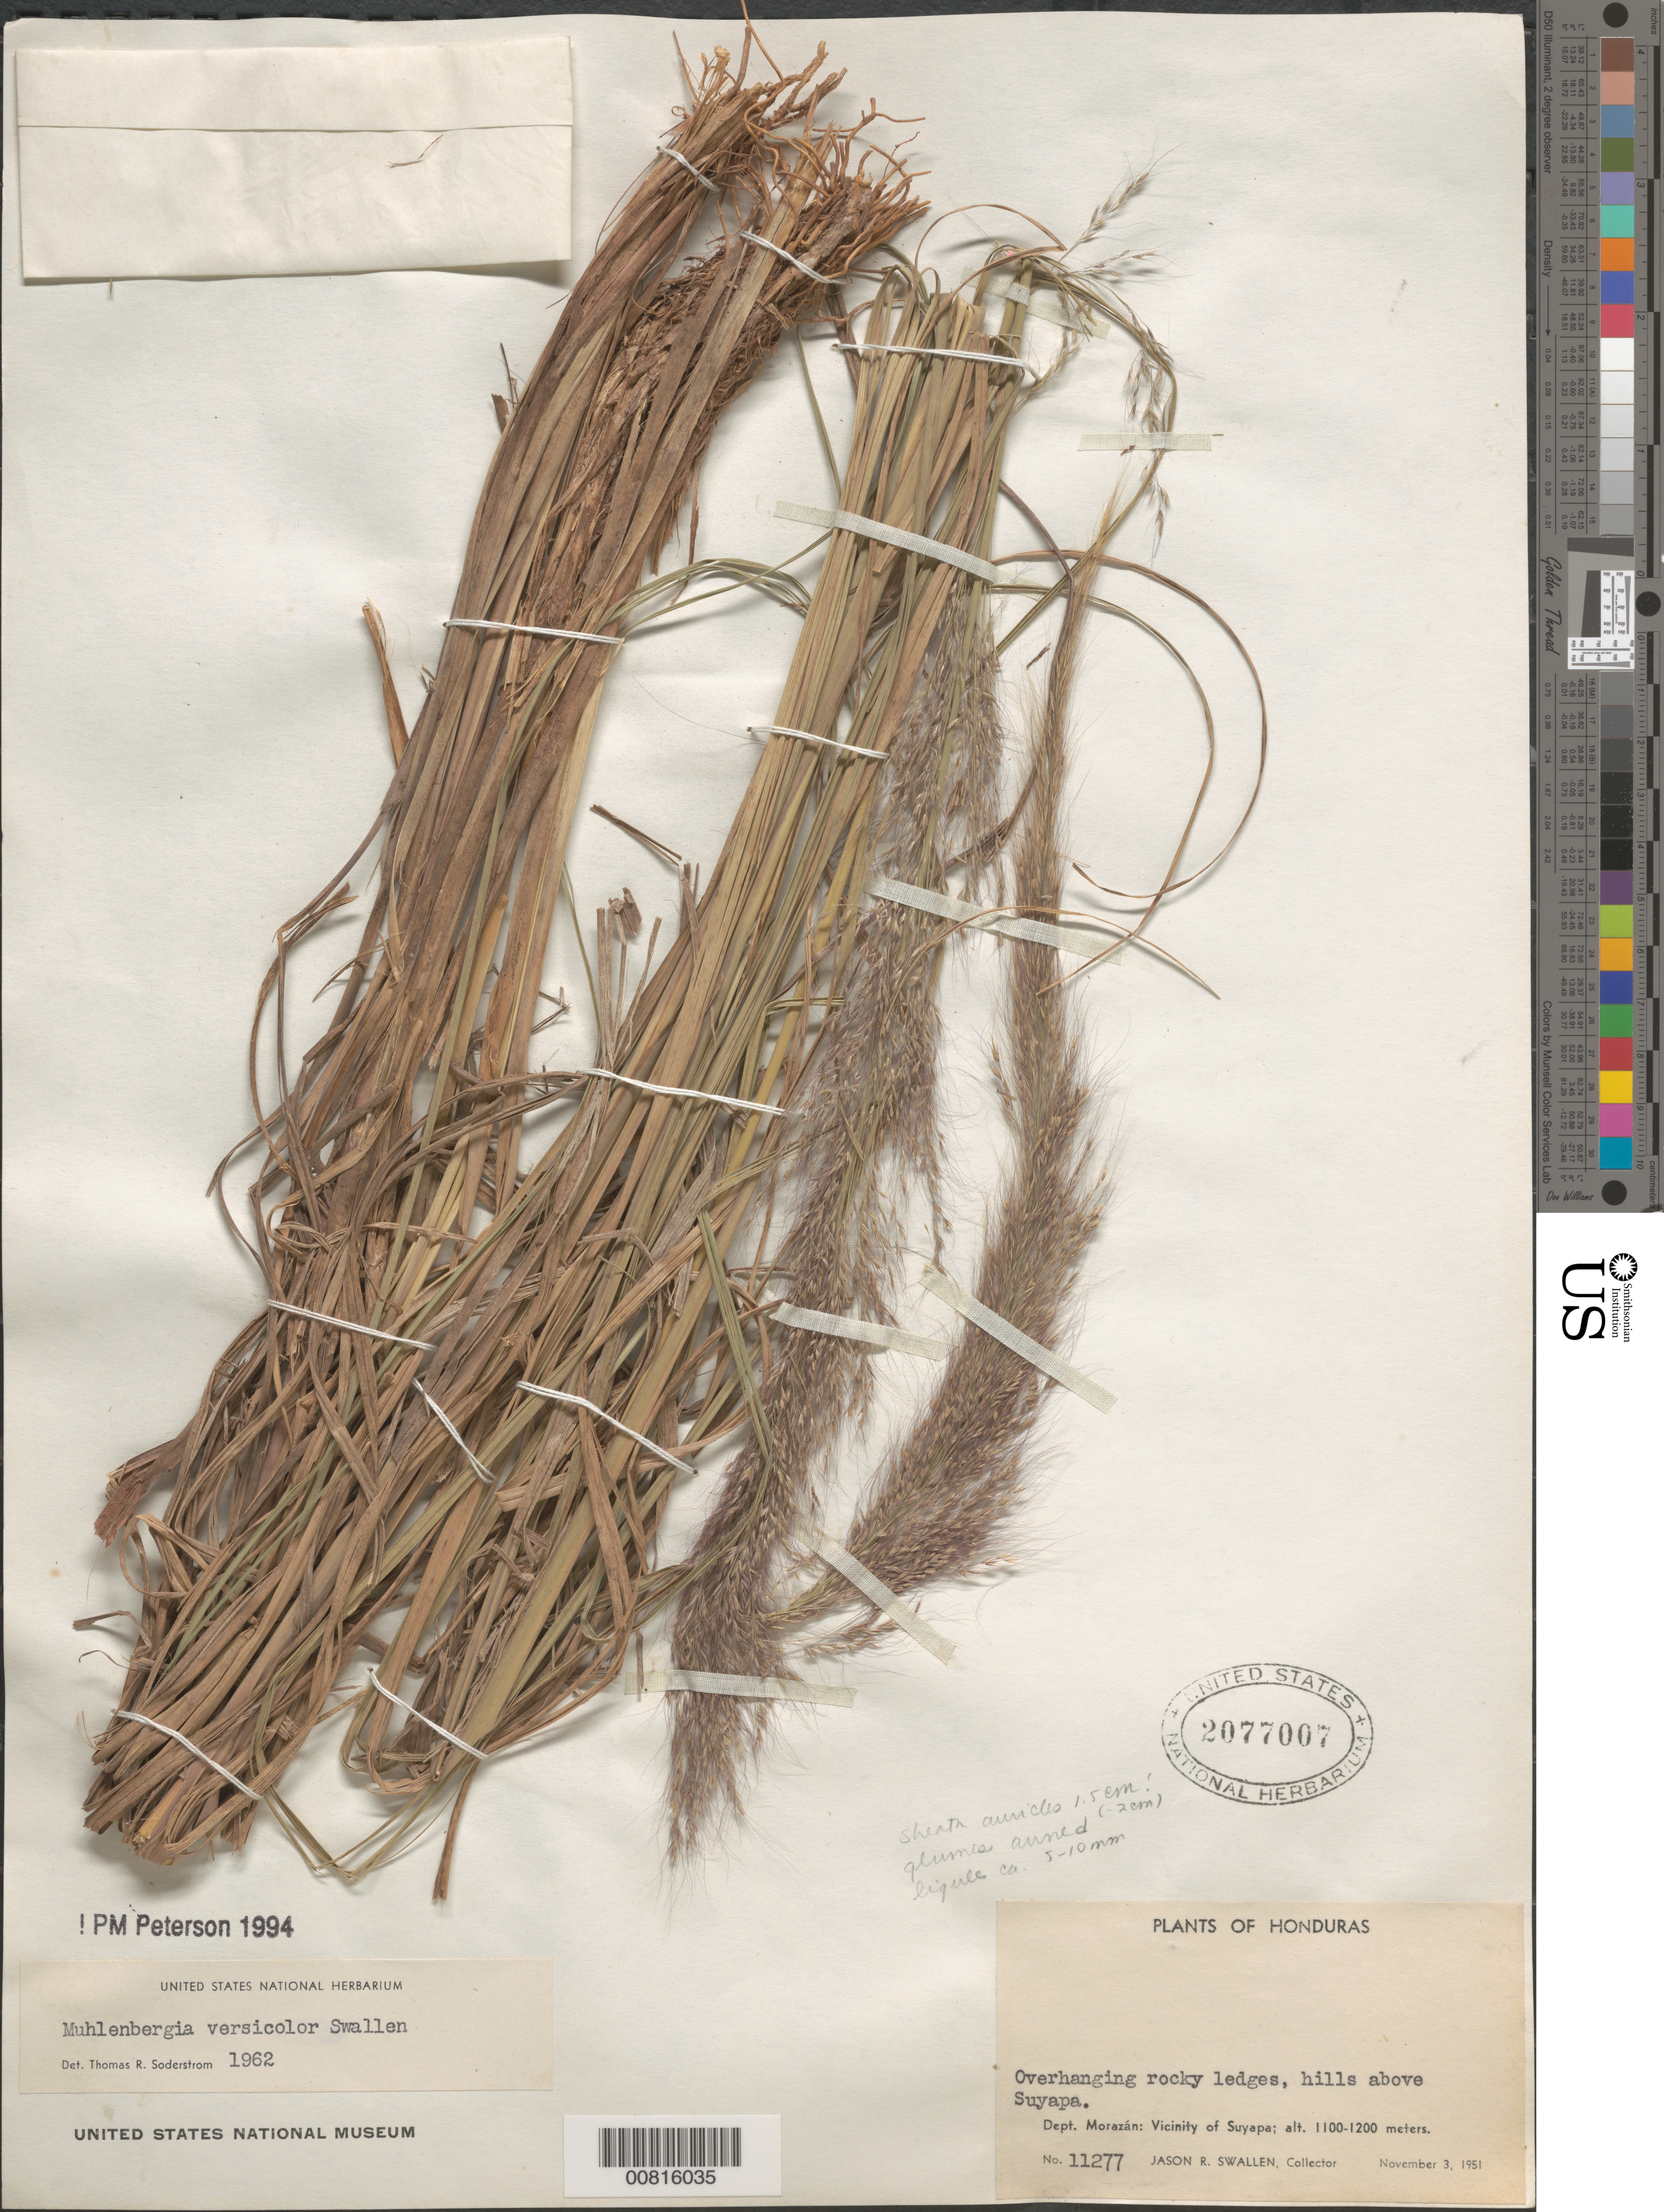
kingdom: Plantae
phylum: Tracheophyta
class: Liliopsida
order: Poales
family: Poaceae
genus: Muhlenbergia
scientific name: Muhlenbergia versicolor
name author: Swallen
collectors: J. R. Swallen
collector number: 11277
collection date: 1951-11-03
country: Honduras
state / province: Fco. Morazán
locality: Overhanging rocky ledges, hills above Suyapa. Dept. Morazán: Vicinity of Suyapa.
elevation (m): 1100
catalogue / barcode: US 2077007